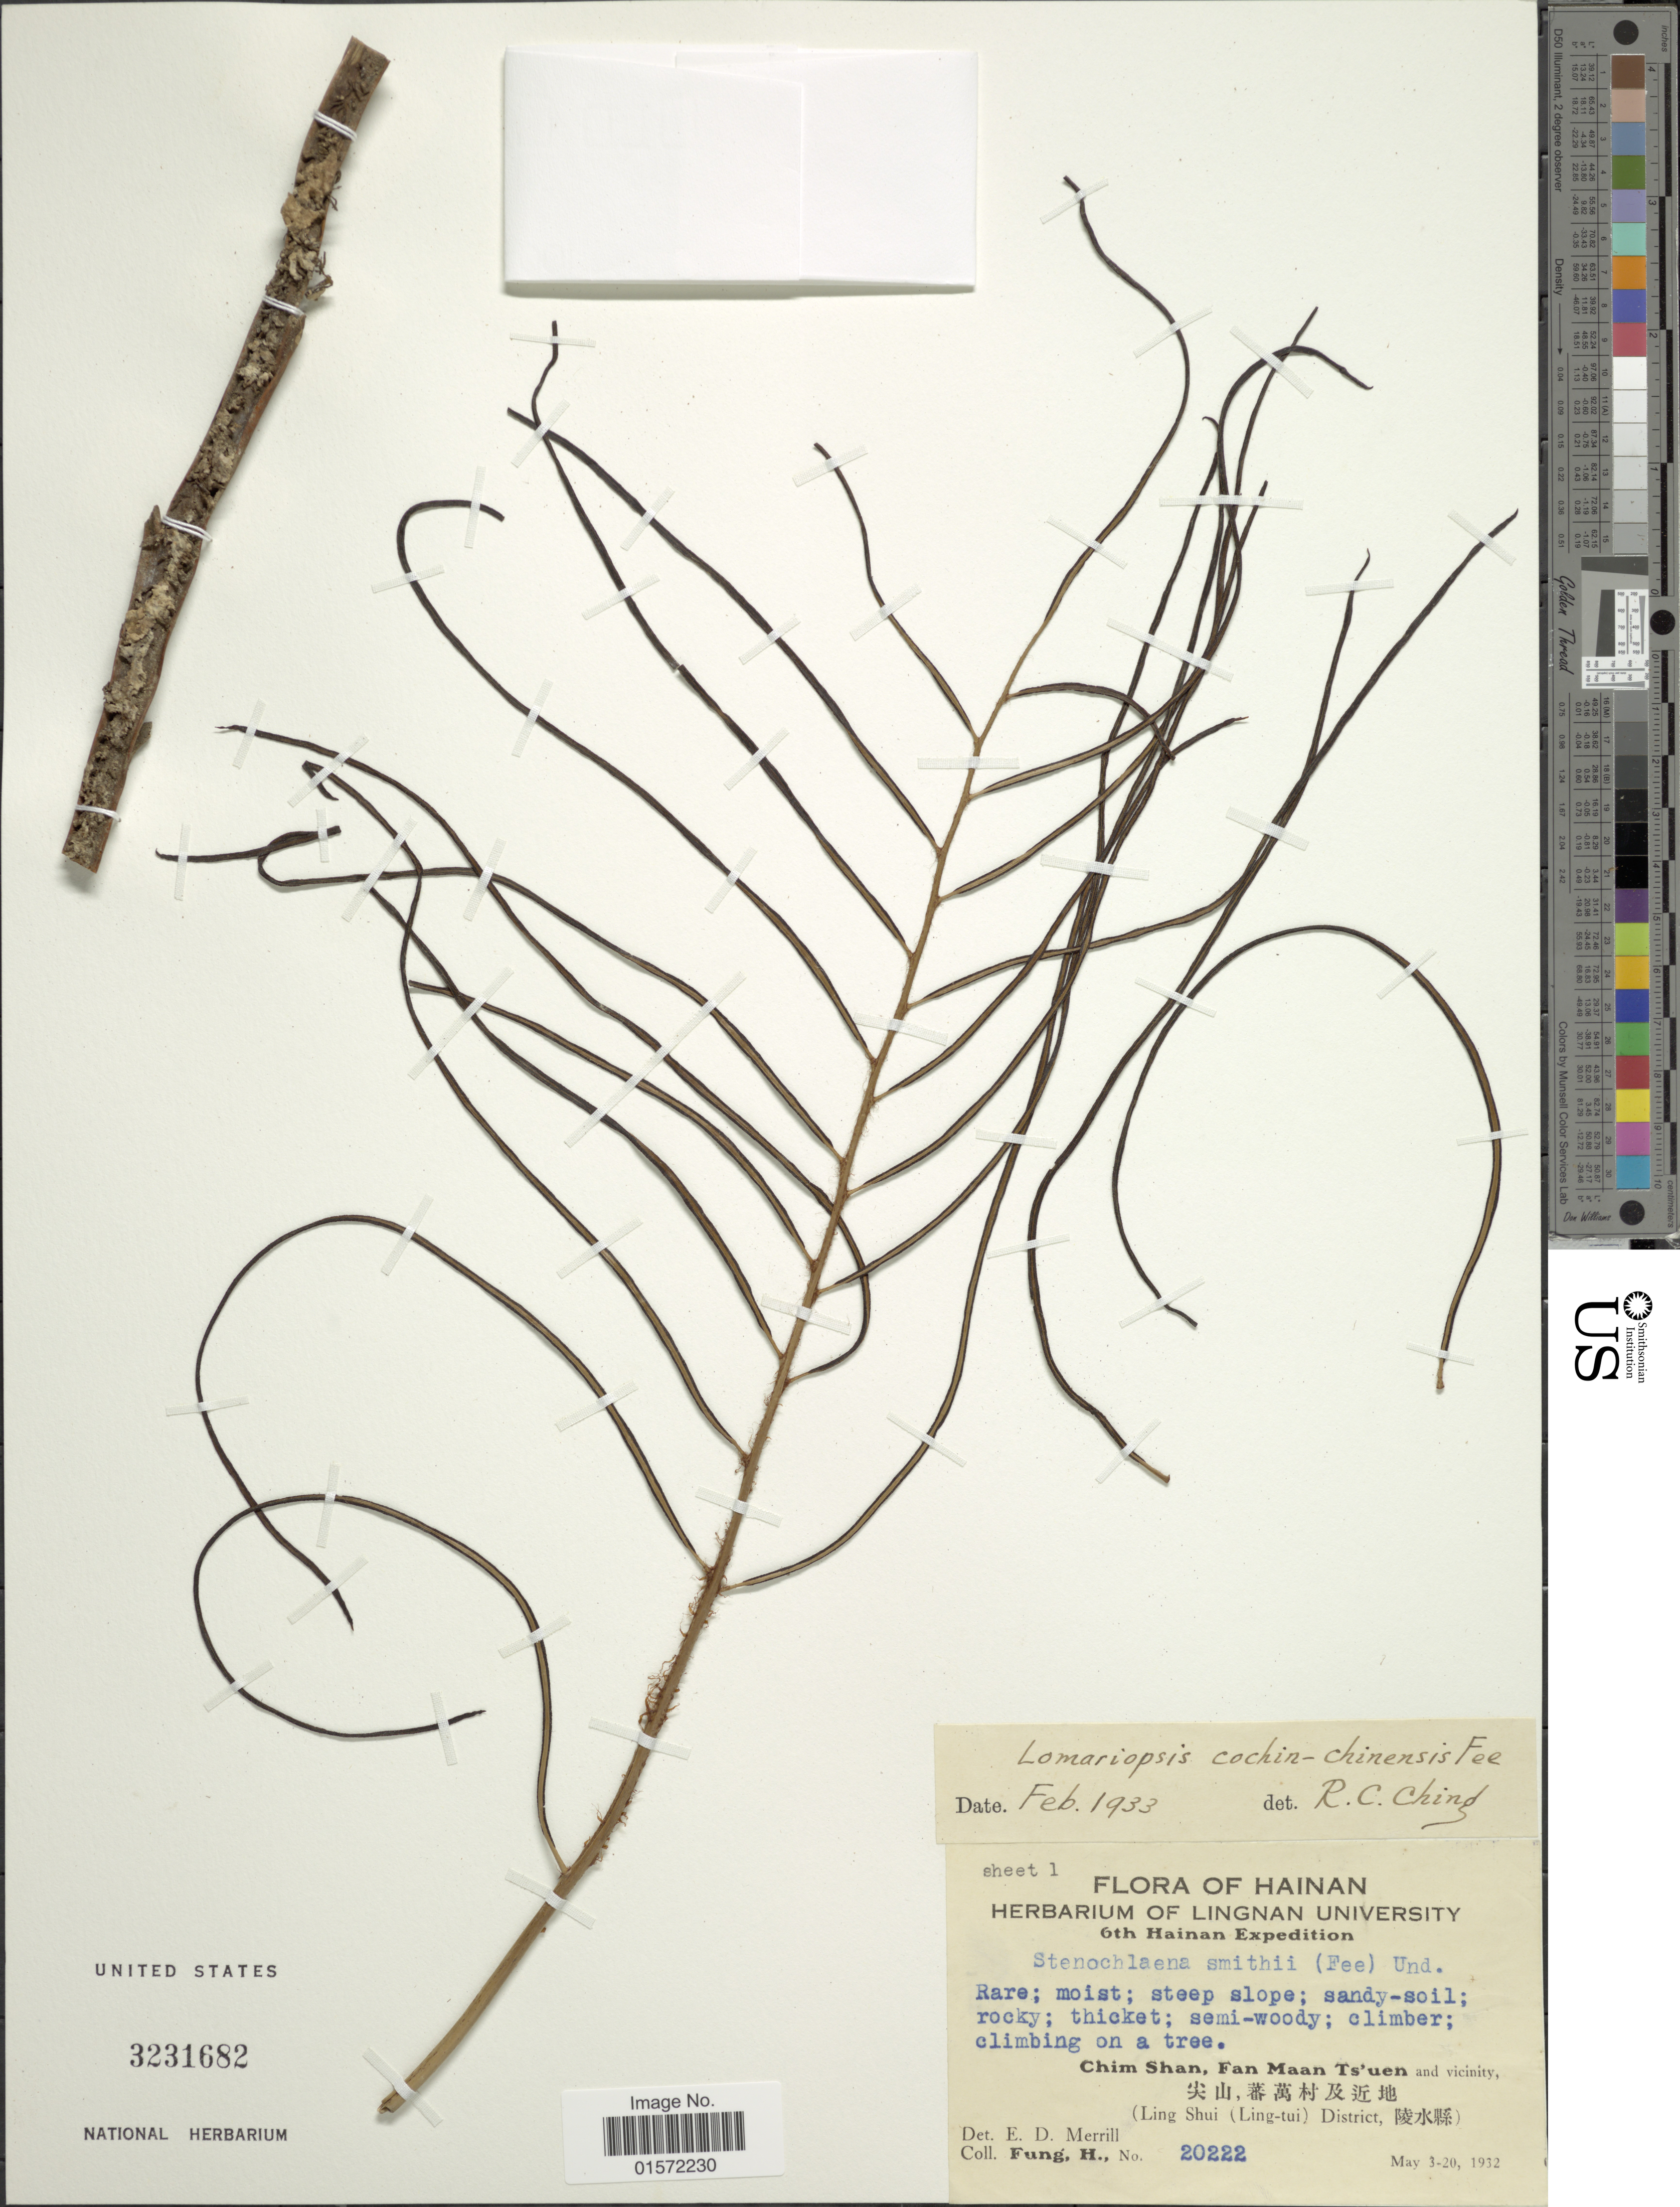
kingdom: Plantae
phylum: Tracheophyta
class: Polypodiopsida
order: Polypodiales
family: Lomariopsidaceae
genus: Lomariopsis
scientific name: Lomariopsis cochinchinensis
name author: Fée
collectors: H. Fung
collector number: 20222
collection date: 1932-05-03/1932-05-20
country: China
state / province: Hainan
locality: Chim Shan, Fan Maan Ts'uen and vicinity, X, (Ling Shui (Ling-tui) District, X)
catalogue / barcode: US 3231682